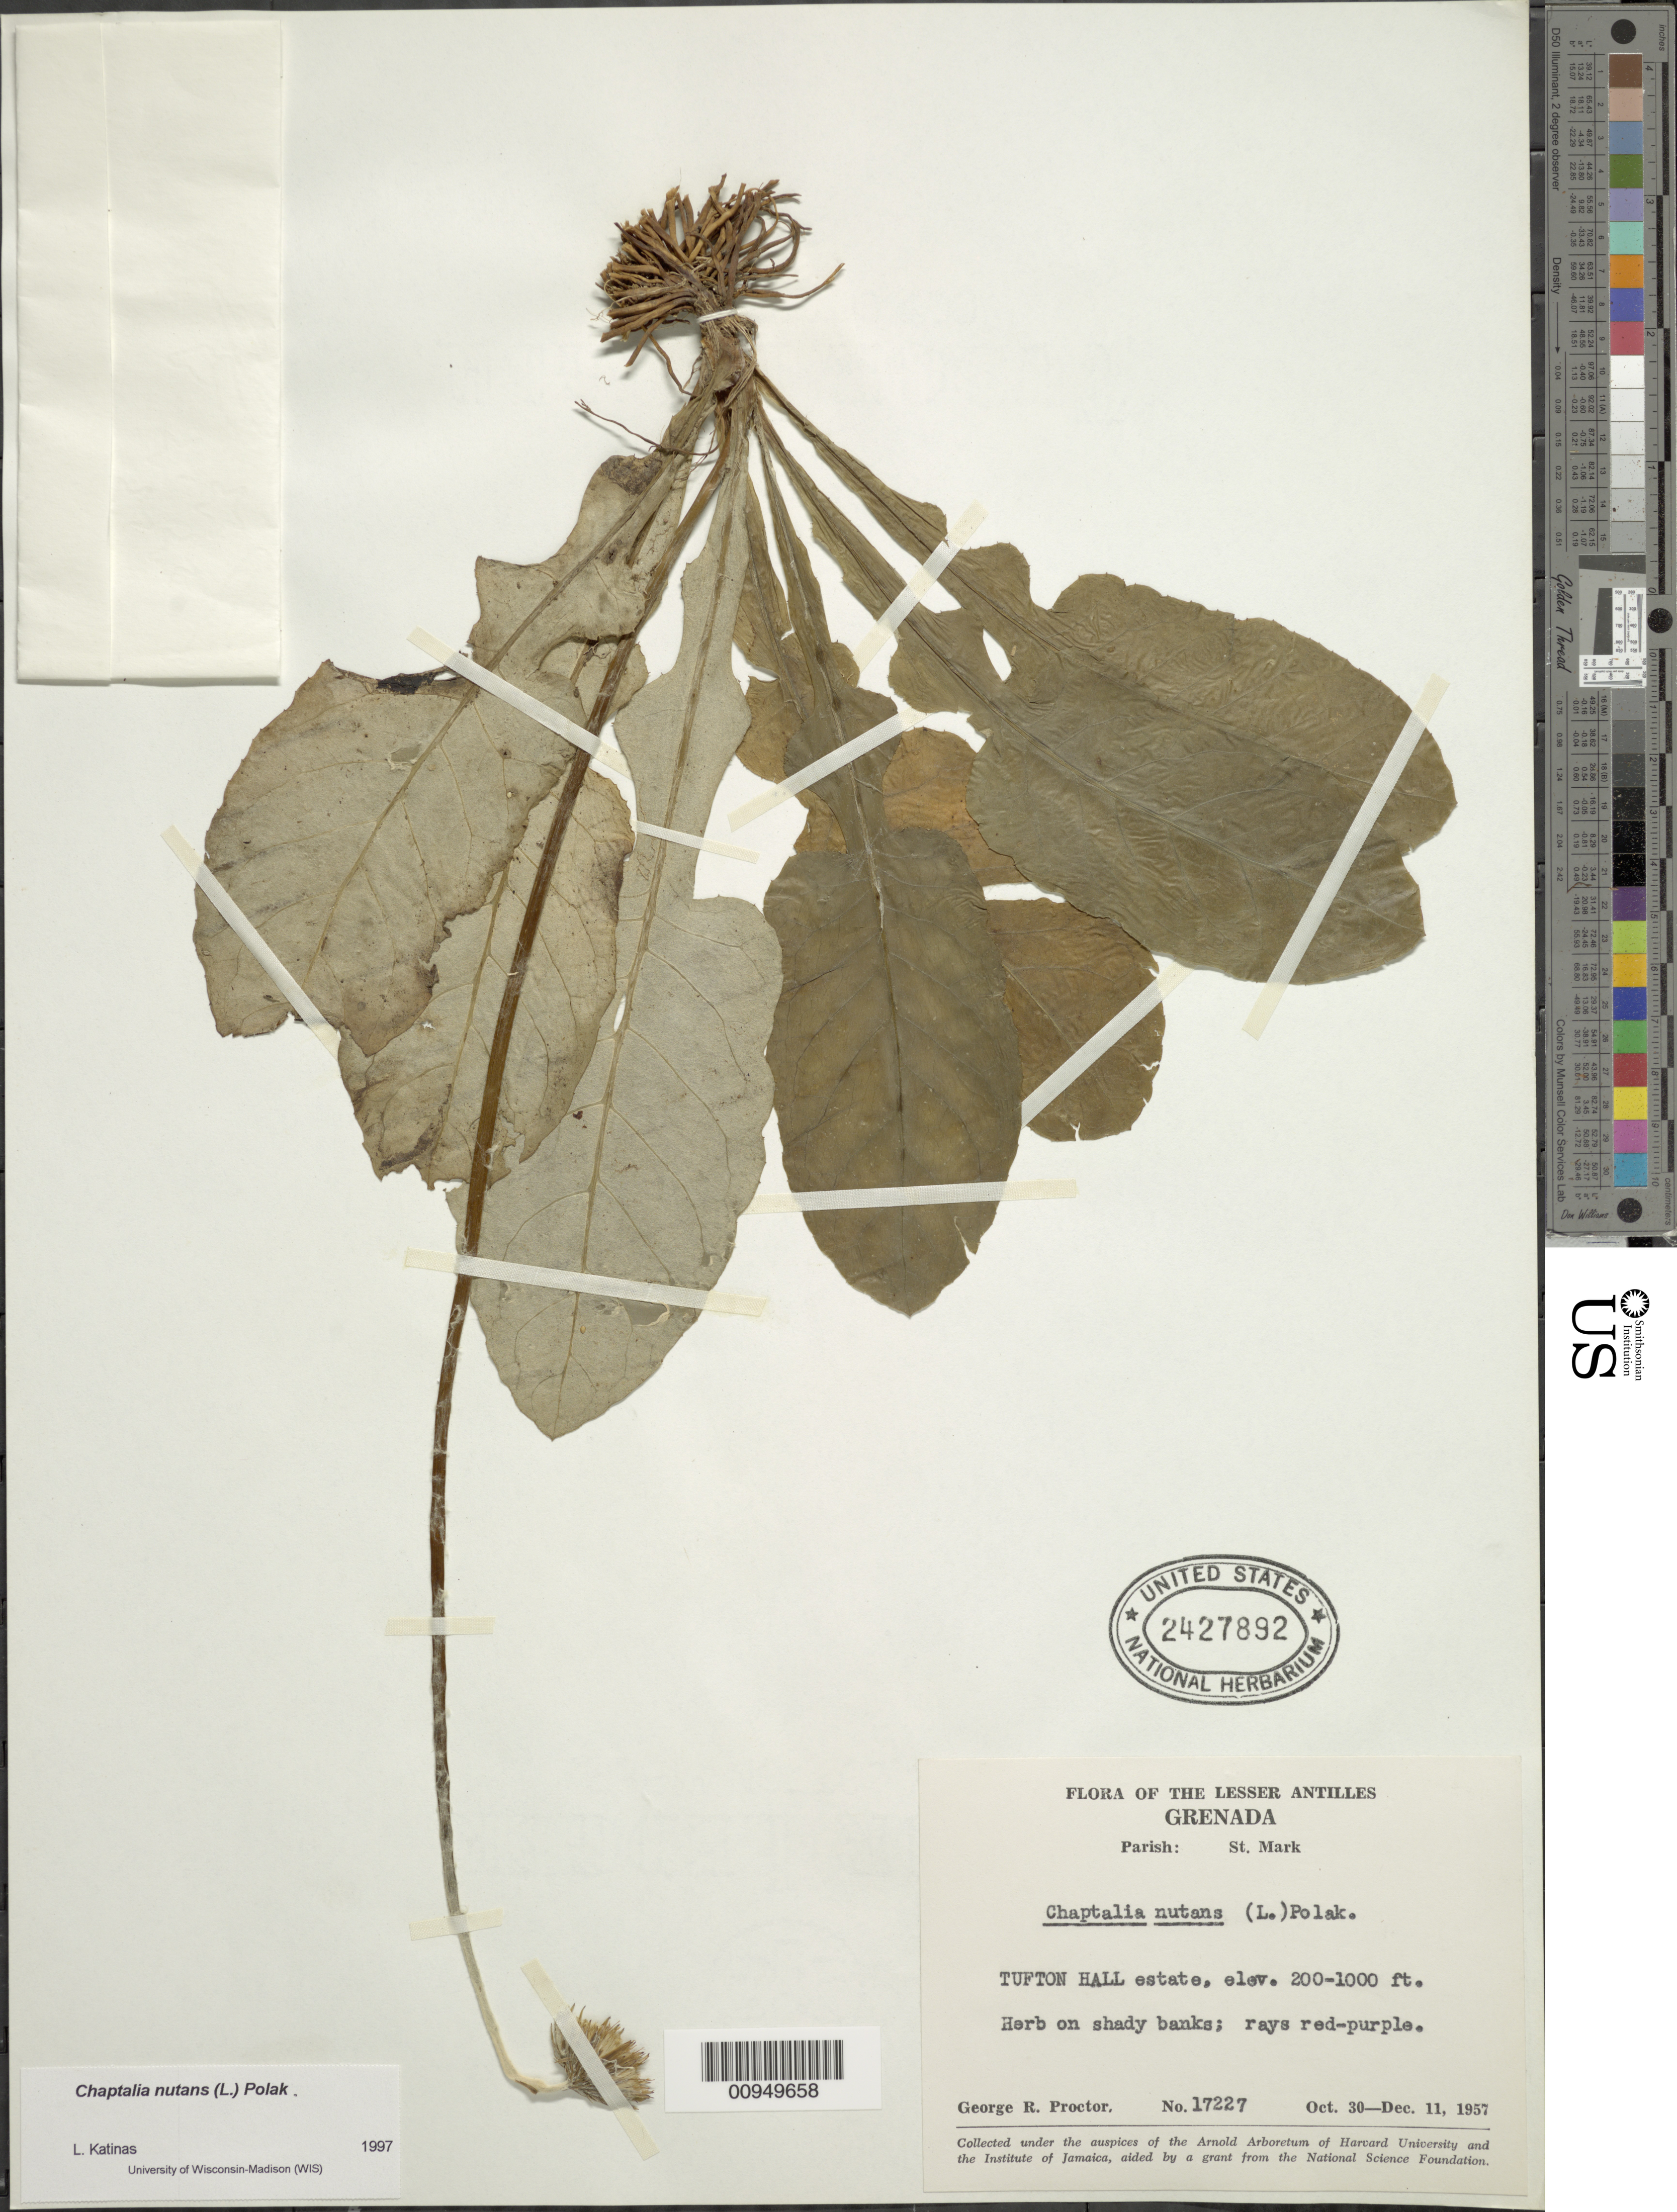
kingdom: Plantae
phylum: Tracheophyta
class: Magnoliopsida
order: Asterales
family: Asteraceae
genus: Chaptalia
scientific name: Chaptalia nutans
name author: (L.) Pol.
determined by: Katinas, L.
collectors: G. R. Proctor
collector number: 17227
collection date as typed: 30 Oct 1957 to 11 Dec 1957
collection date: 1957-10-30/1957-12-11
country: Grenada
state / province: Saint Mark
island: Grenada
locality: Tufton Hall Estate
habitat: On shady banks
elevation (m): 61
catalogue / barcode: US 2427892